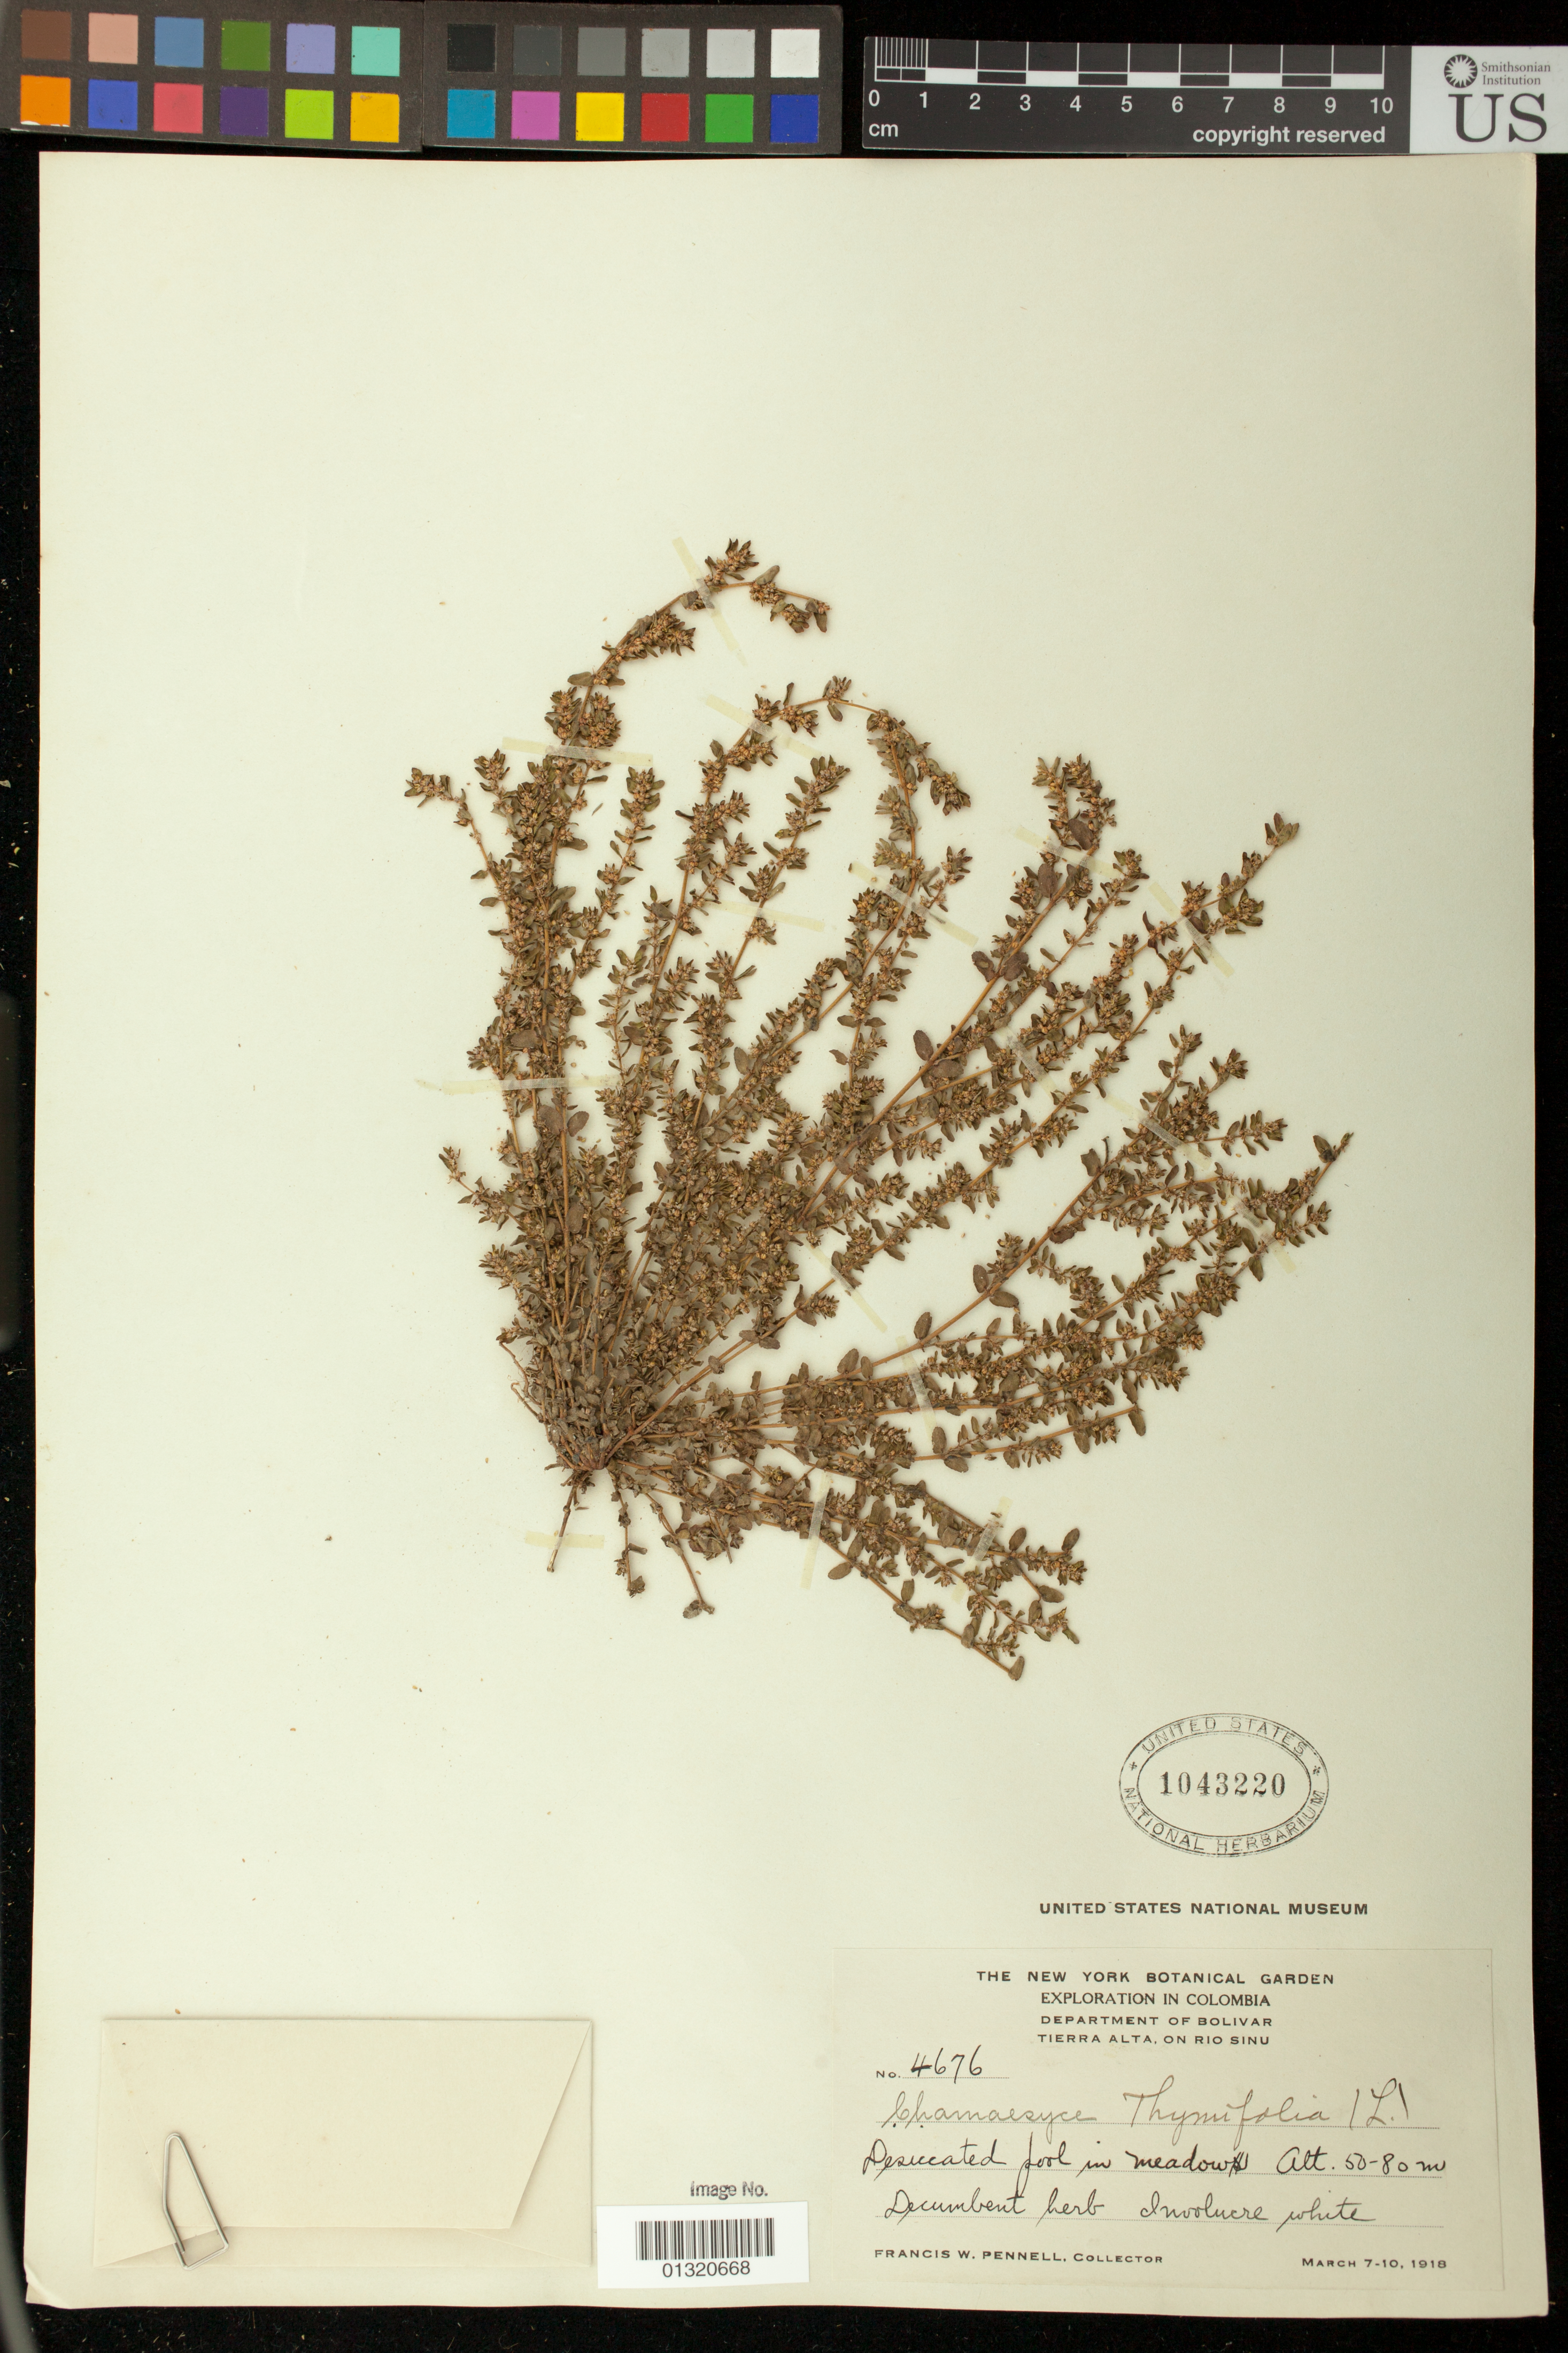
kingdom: Plantae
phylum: Tracheophyta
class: Magnoliopsida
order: Malpighiales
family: Euphorbiaceae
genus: Euphorbia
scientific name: Euphorbia thymifolia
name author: L.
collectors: F. W. Pennell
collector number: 4676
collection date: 1918-03-07/1918-03-10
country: Colombia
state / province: Bolívar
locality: Department of Bolivar; Tierra Alta, on Rio Sinu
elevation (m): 50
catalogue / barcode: US 1043220